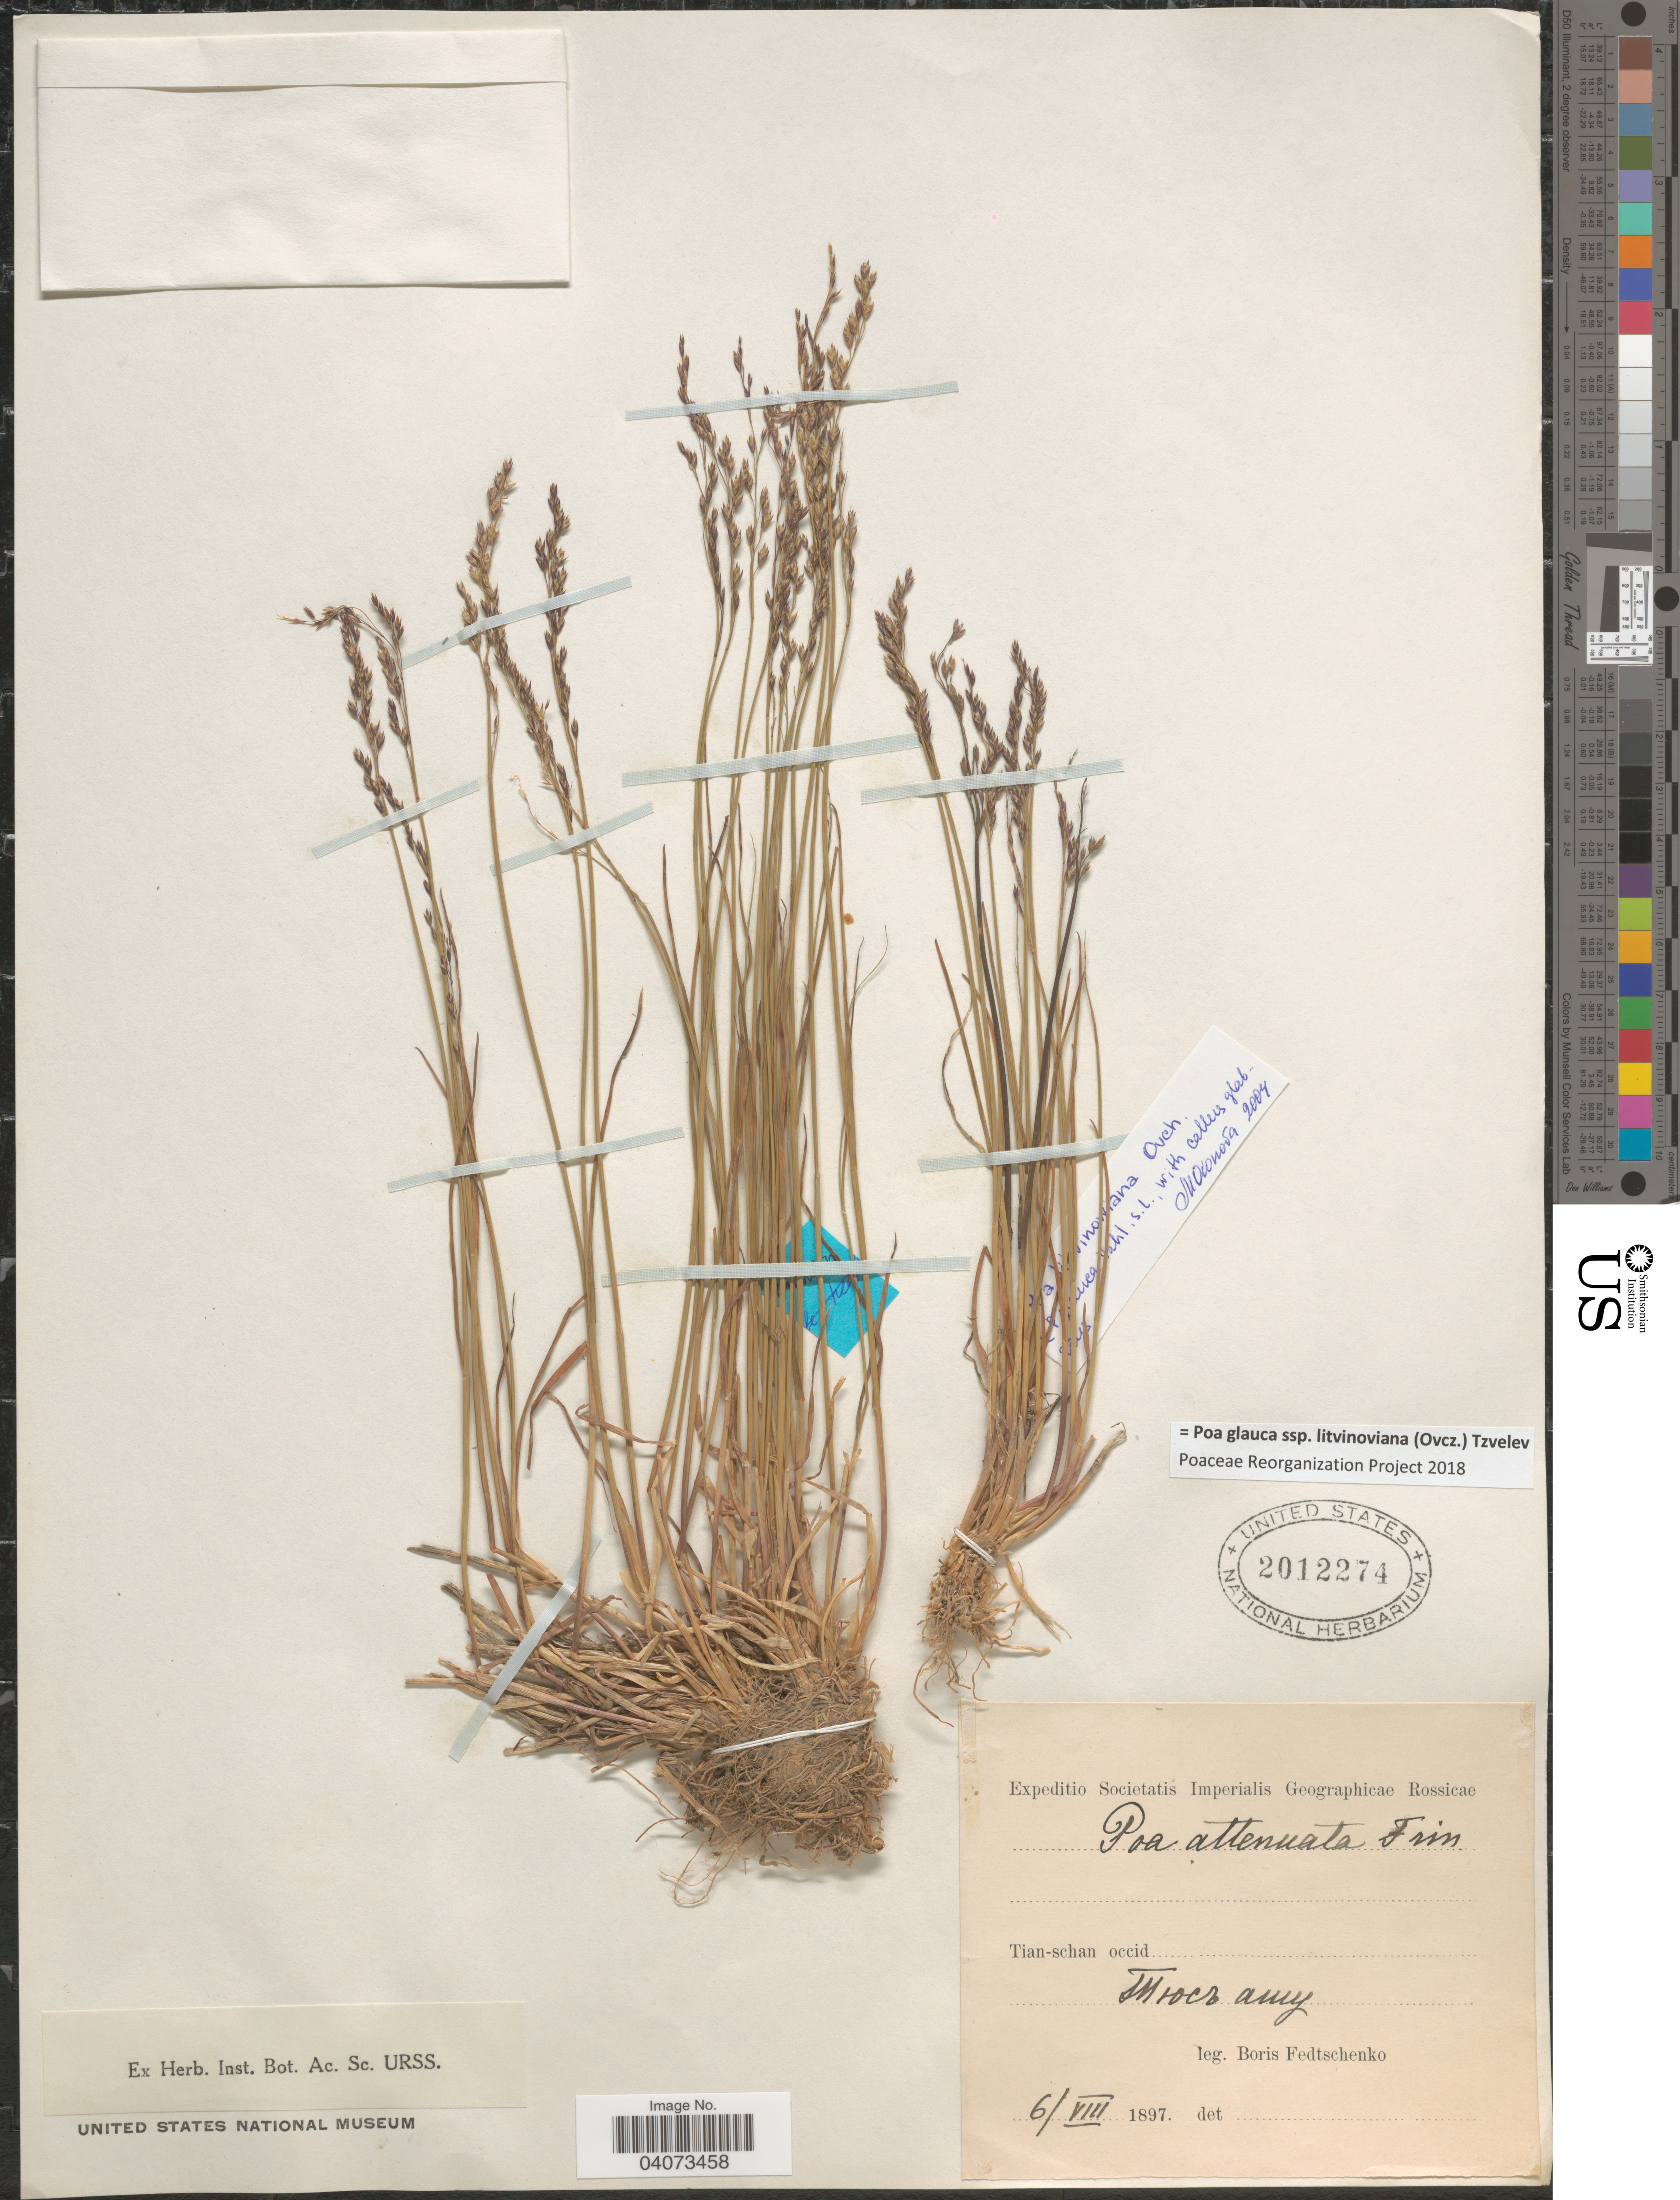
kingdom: Plantae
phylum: Tracheophyta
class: Liliopsida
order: Poales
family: Poaceae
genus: Poa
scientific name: Poa glauca subsp. litvinoviana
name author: (Ovcz.) Tzvelev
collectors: B. A. Fedtschenko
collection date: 1897-08-06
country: China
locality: Expeditio Societatis Imperialis Geographicae Rossicae. Tian-schan occid.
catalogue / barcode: US 2012274